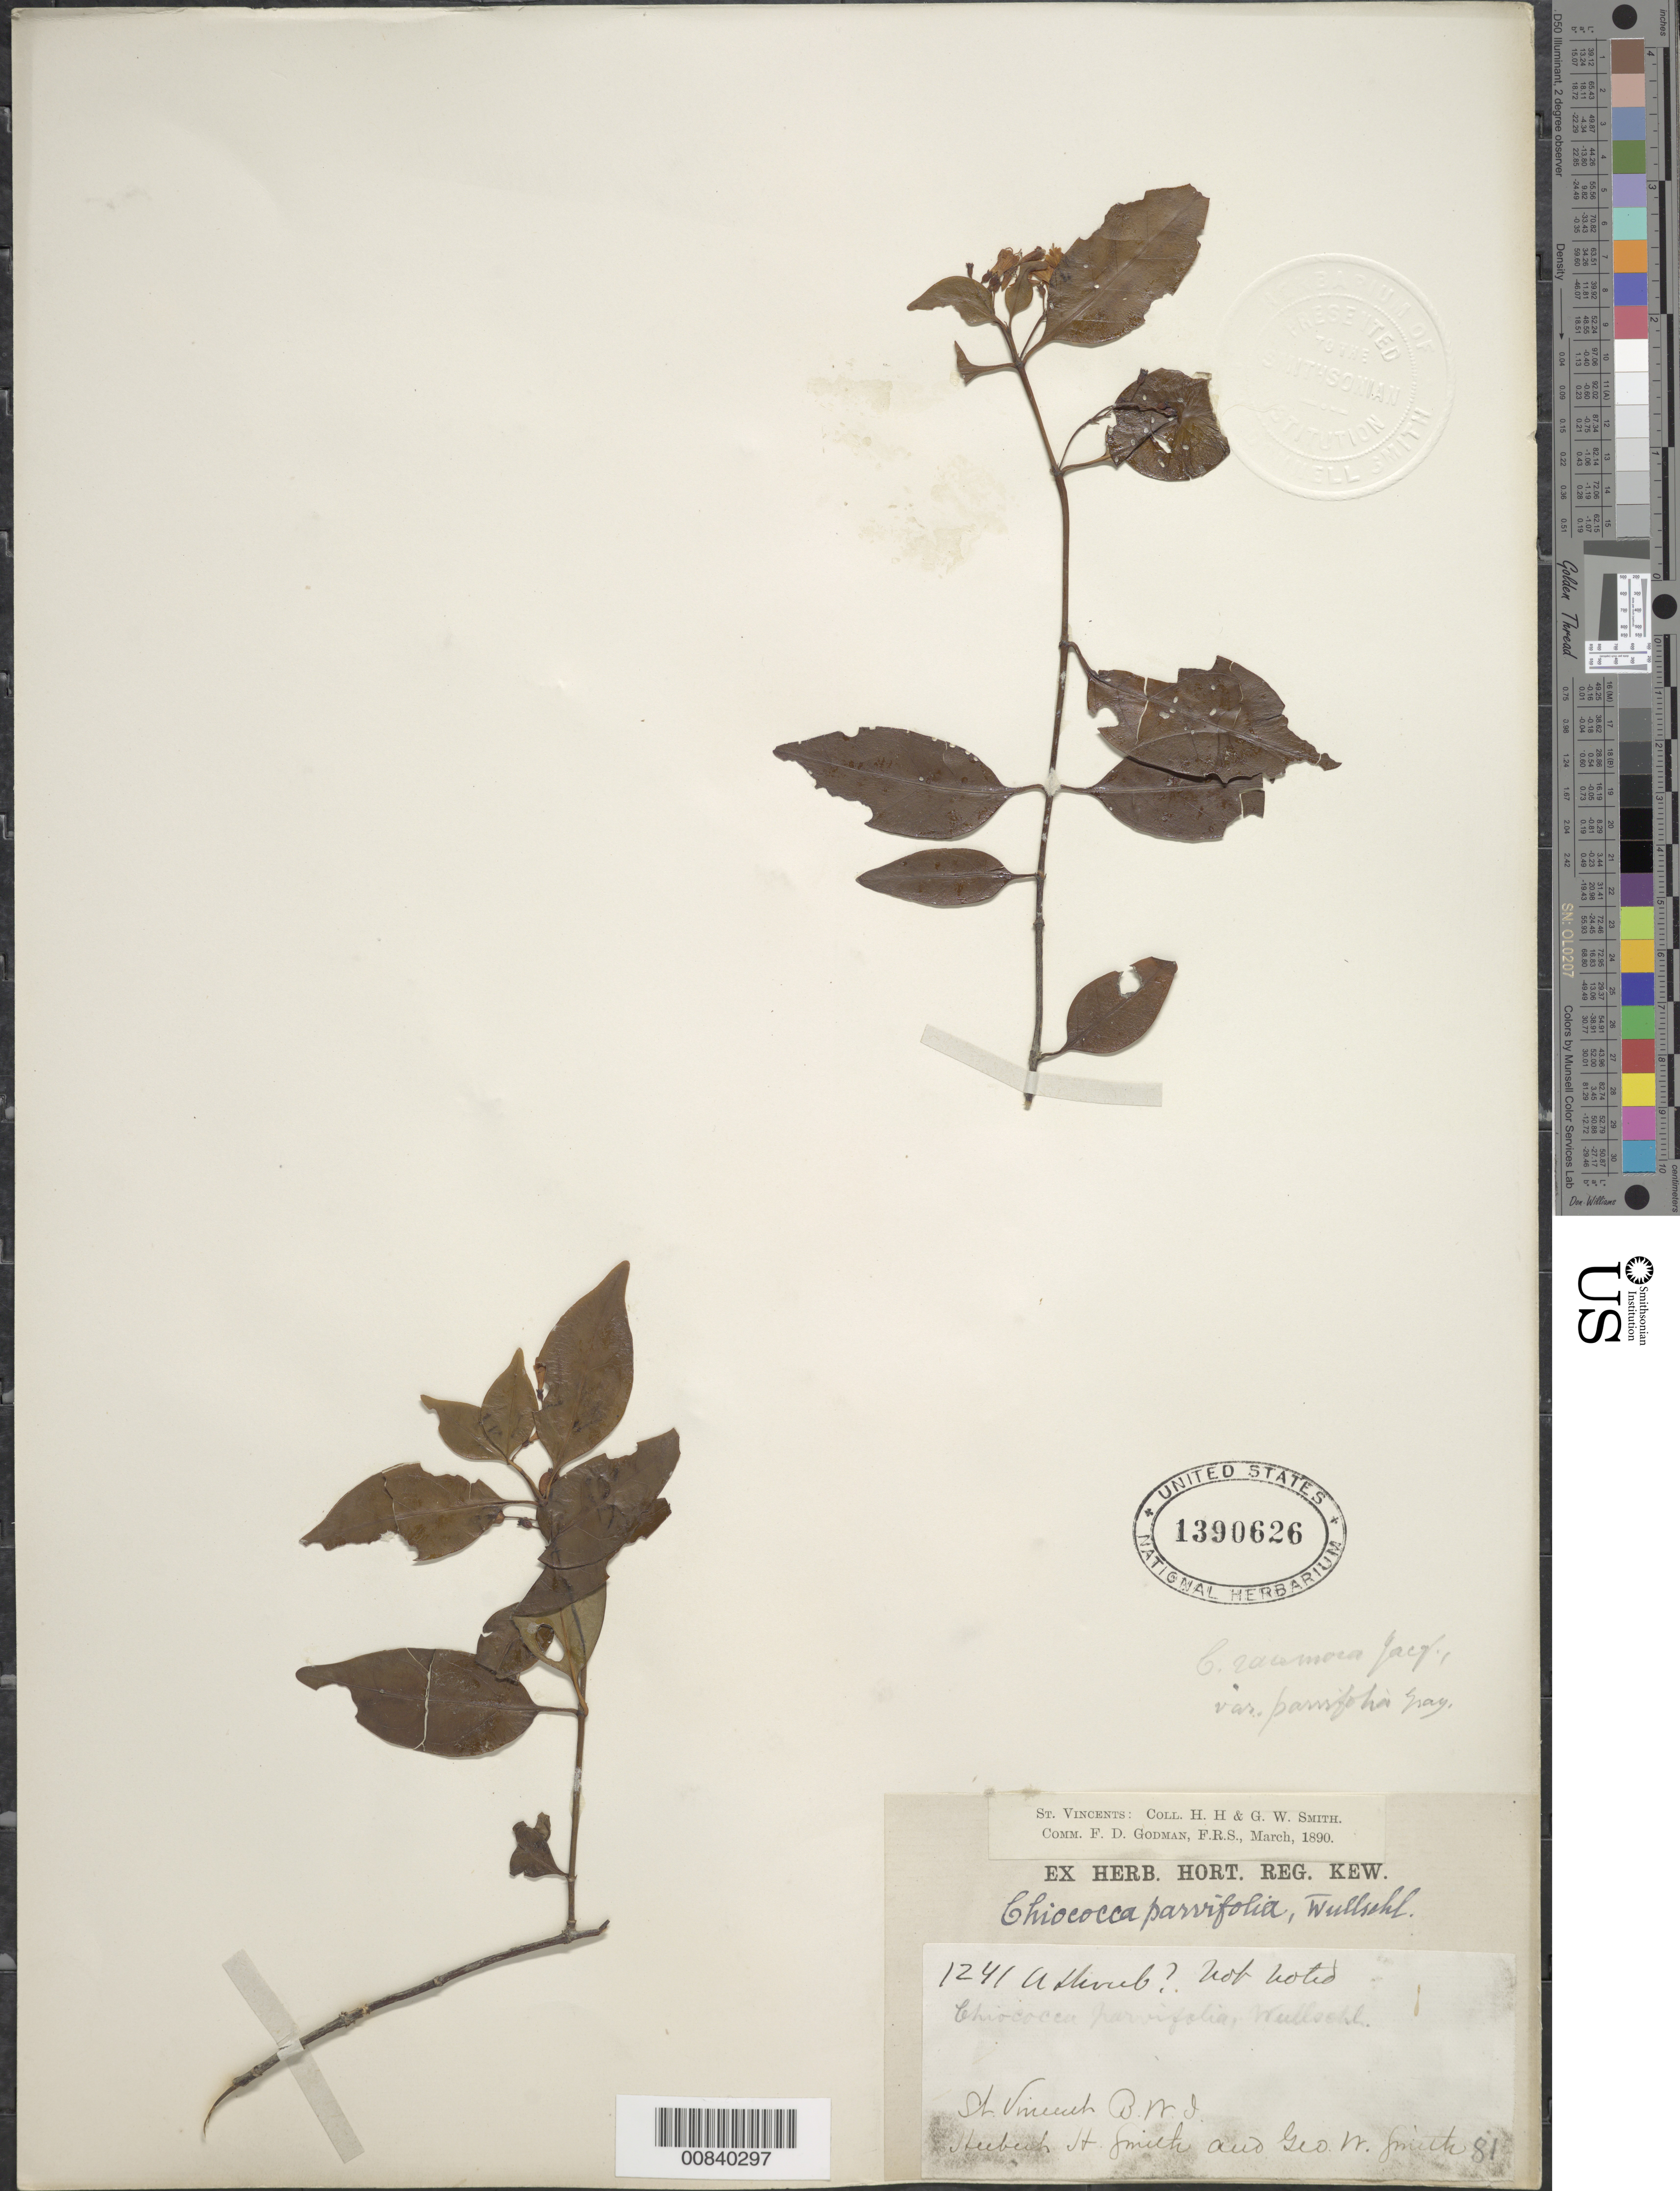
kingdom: Plantae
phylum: Tracheophyta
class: Magnoliopsida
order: Gentianales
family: Rubiaceae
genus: Chiococca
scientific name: Chiococca alba subsp. alba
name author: (L.) Hitchc.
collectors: Huron H. Smith & G. Smith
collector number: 1241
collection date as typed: Mar 1890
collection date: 1890-03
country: St. Vincent - Grenadines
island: St. Vincent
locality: St. Vincent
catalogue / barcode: US 1390626